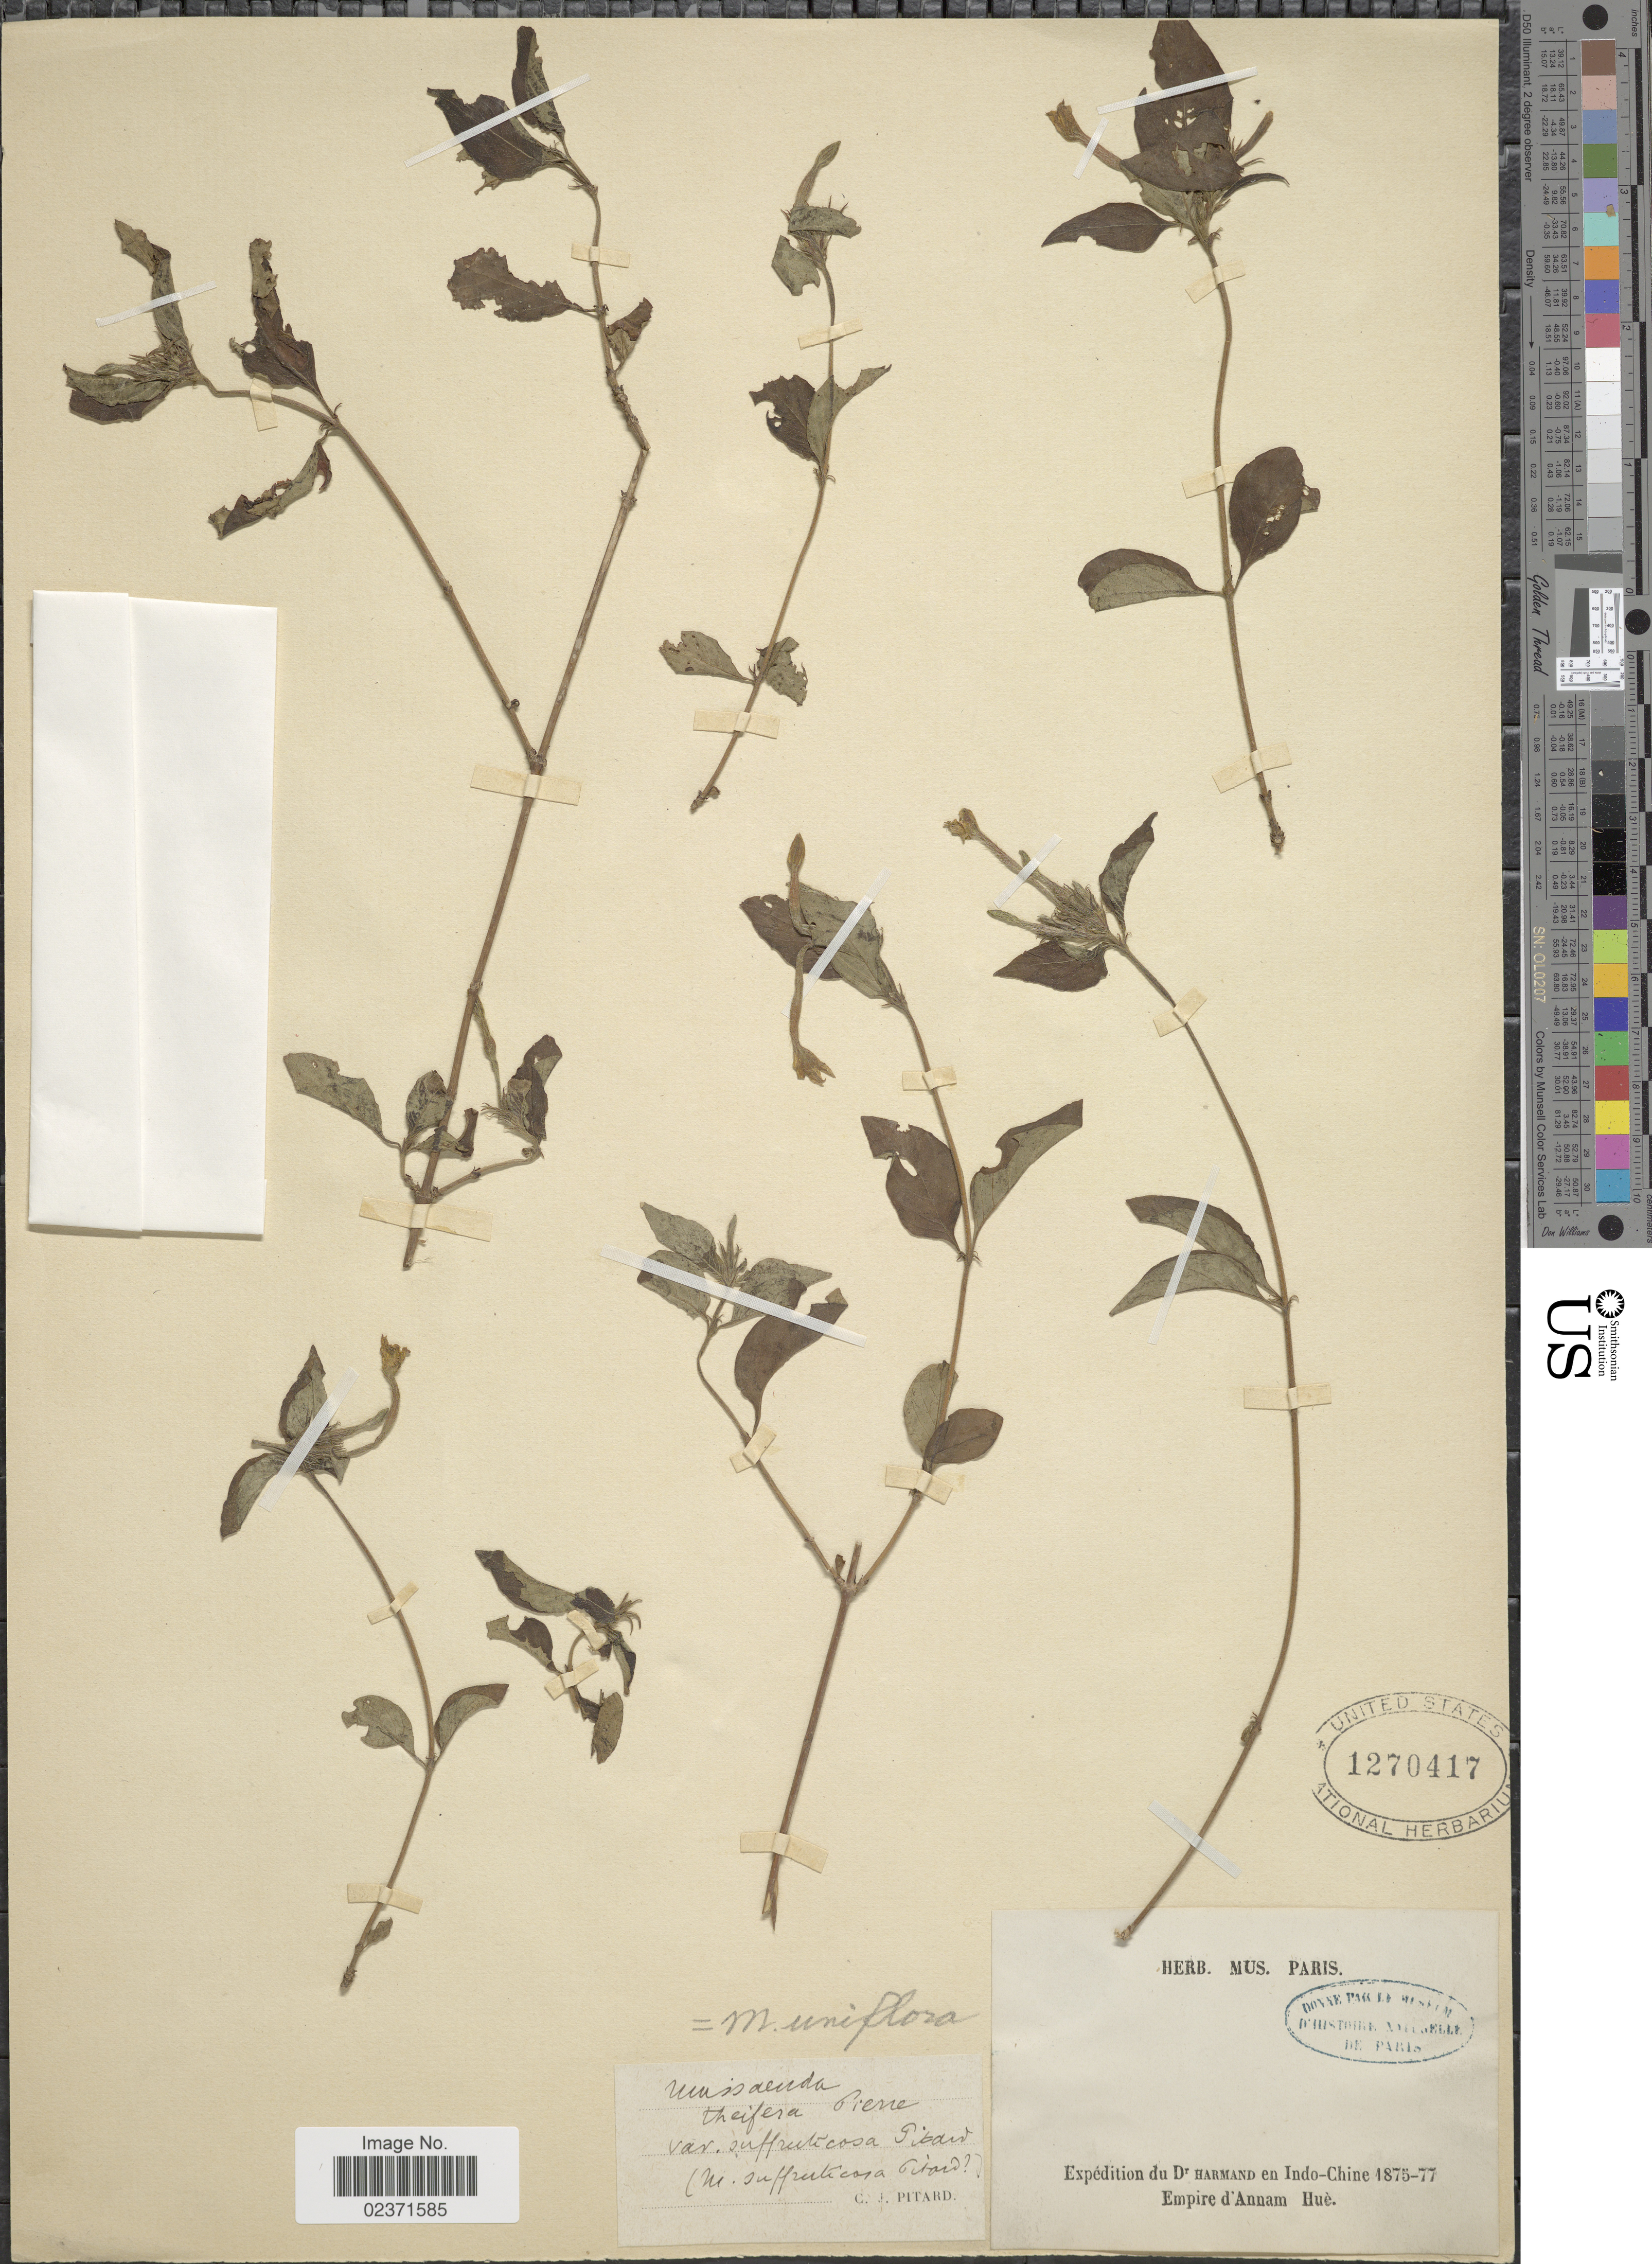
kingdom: Plantae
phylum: Tracheophyta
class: Magnoliopsida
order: Gentianales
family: Rubiaceae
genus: Mussaenda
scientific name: Mussaenda uniflora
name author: Wall. ex G. Don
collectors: Harmand, --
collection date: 1875/1877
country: Vietnam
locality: Empire d'Annam Hue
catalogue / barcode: US 1270417